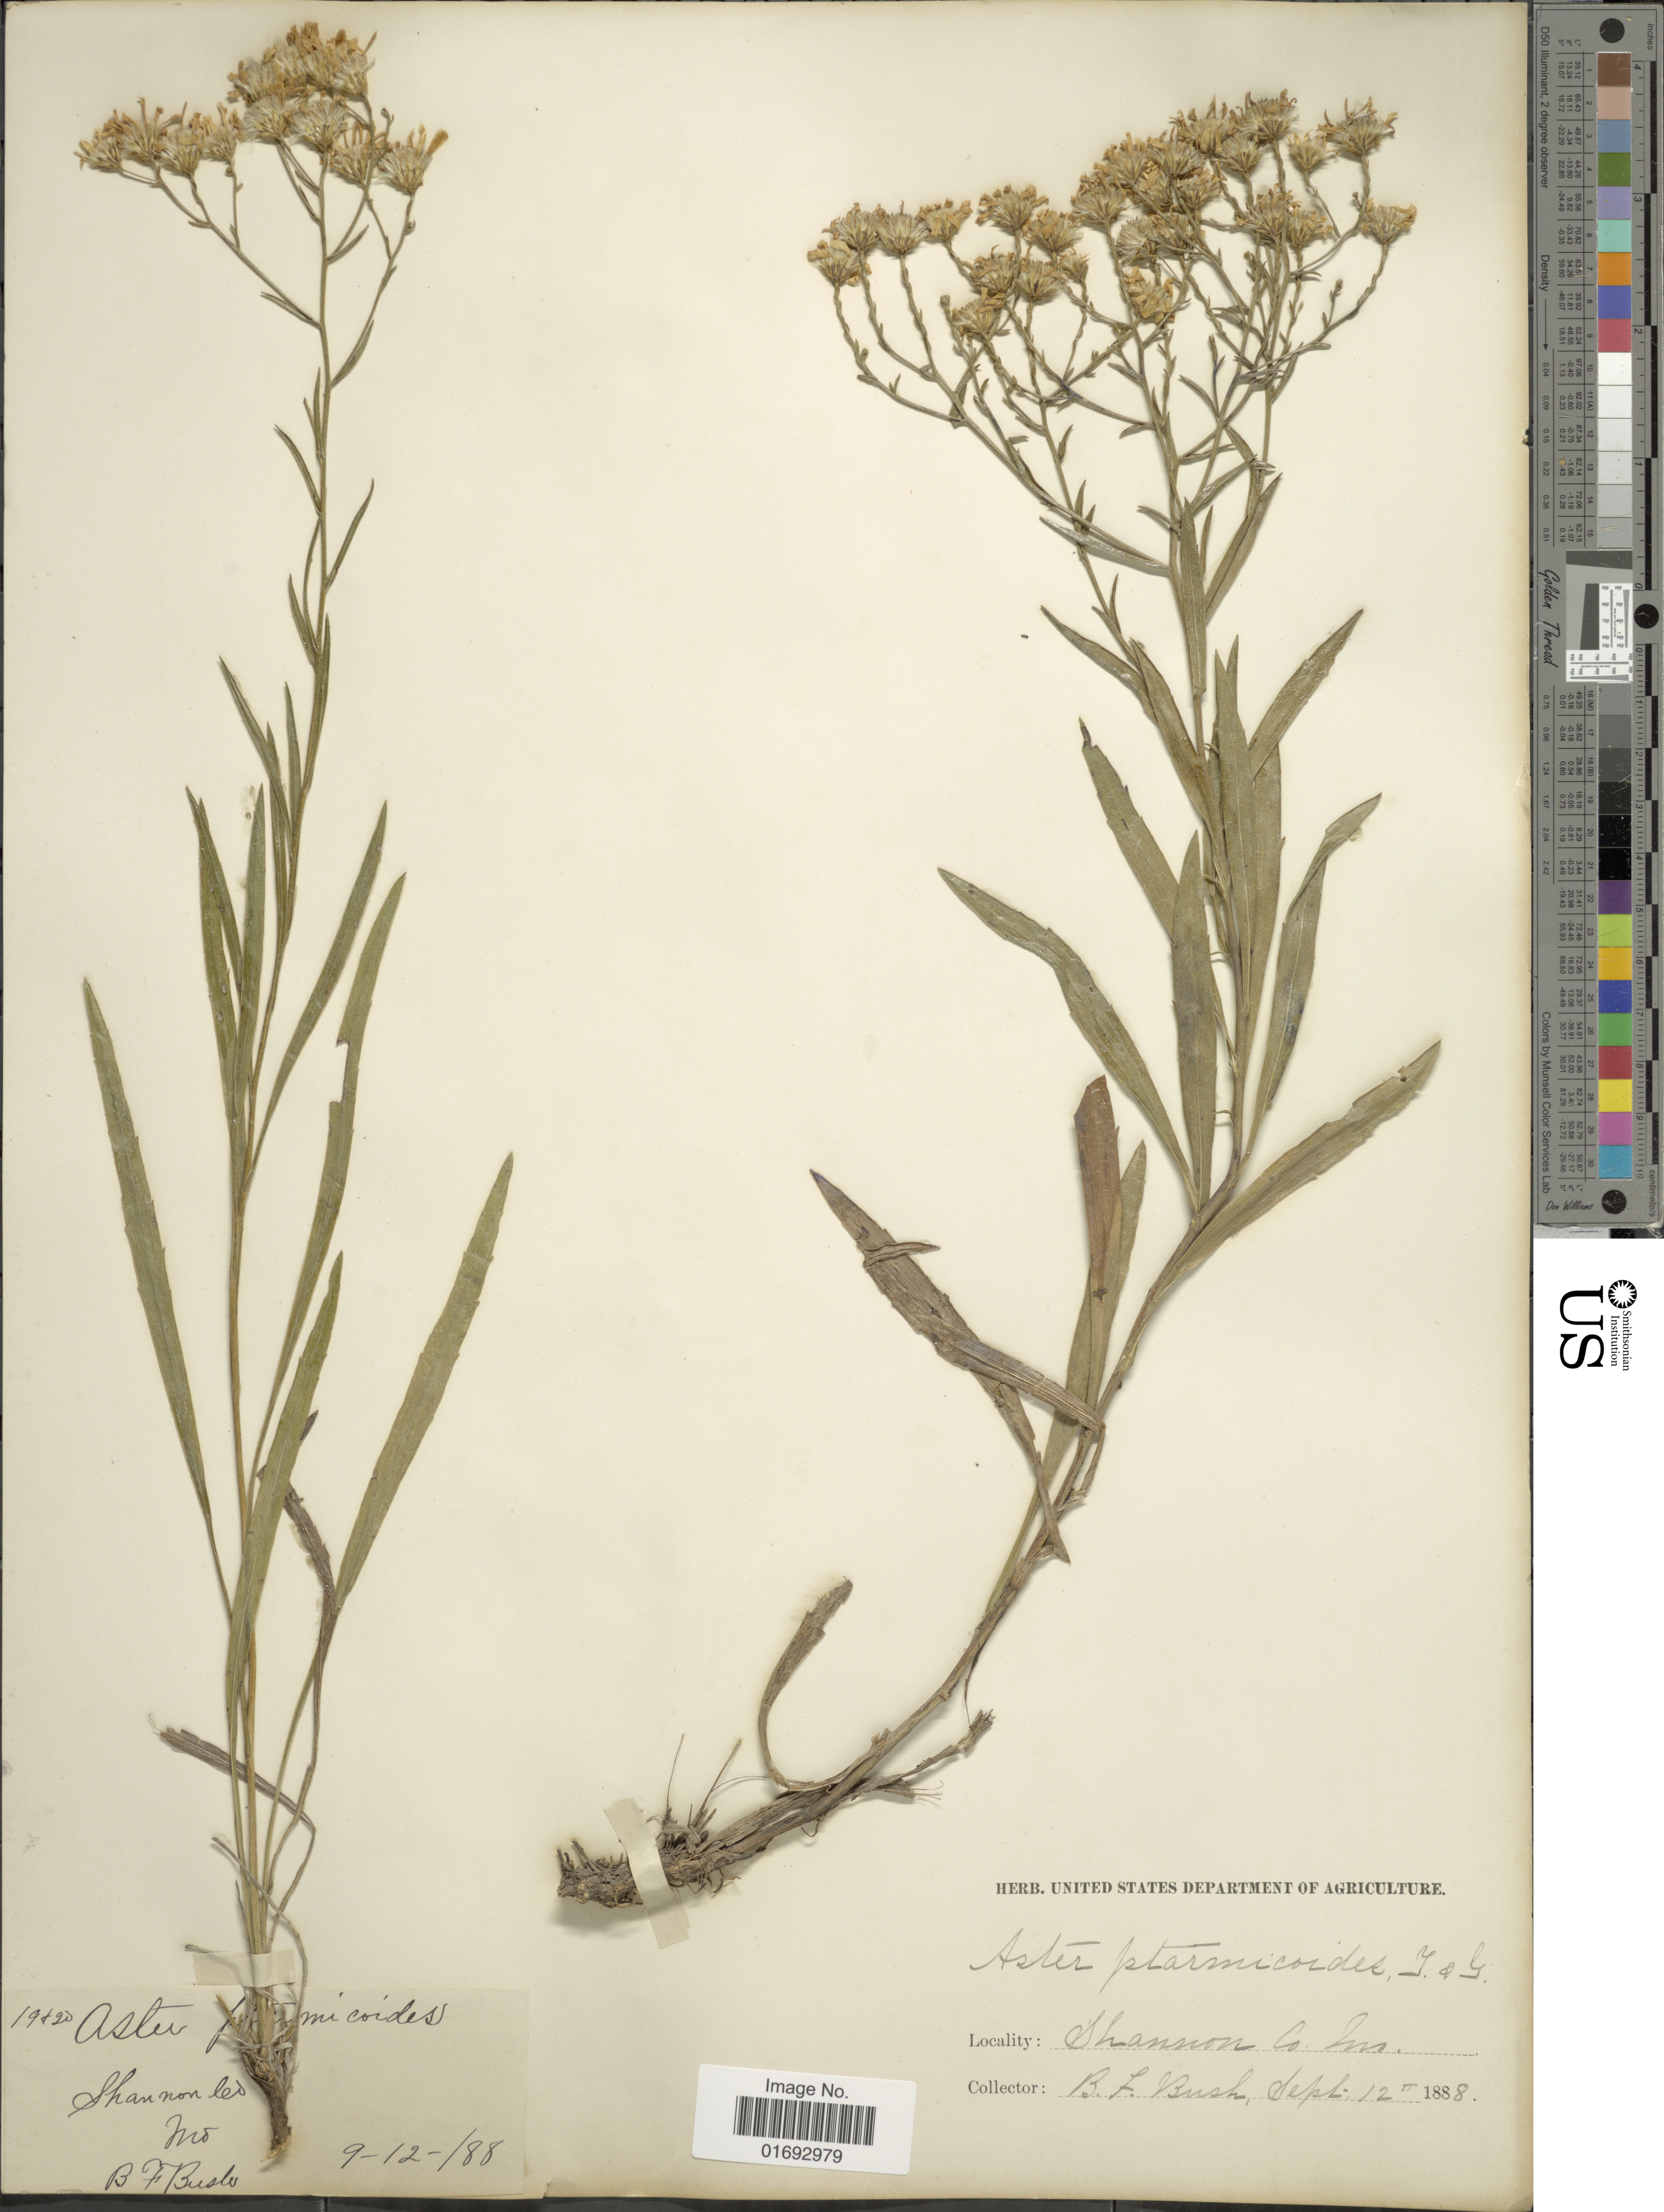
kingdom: Plantae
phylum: Tracheophyta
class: Magnoliopsida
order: Asterales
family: Asteraceae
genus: Oligoneuron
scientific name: Oligoneuron album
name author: (Nutt.) G.L. Nesom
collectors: B. F. Bush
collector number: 19/20*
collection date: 1888-09-12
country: United States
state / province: Missouri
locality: Shannon Co.